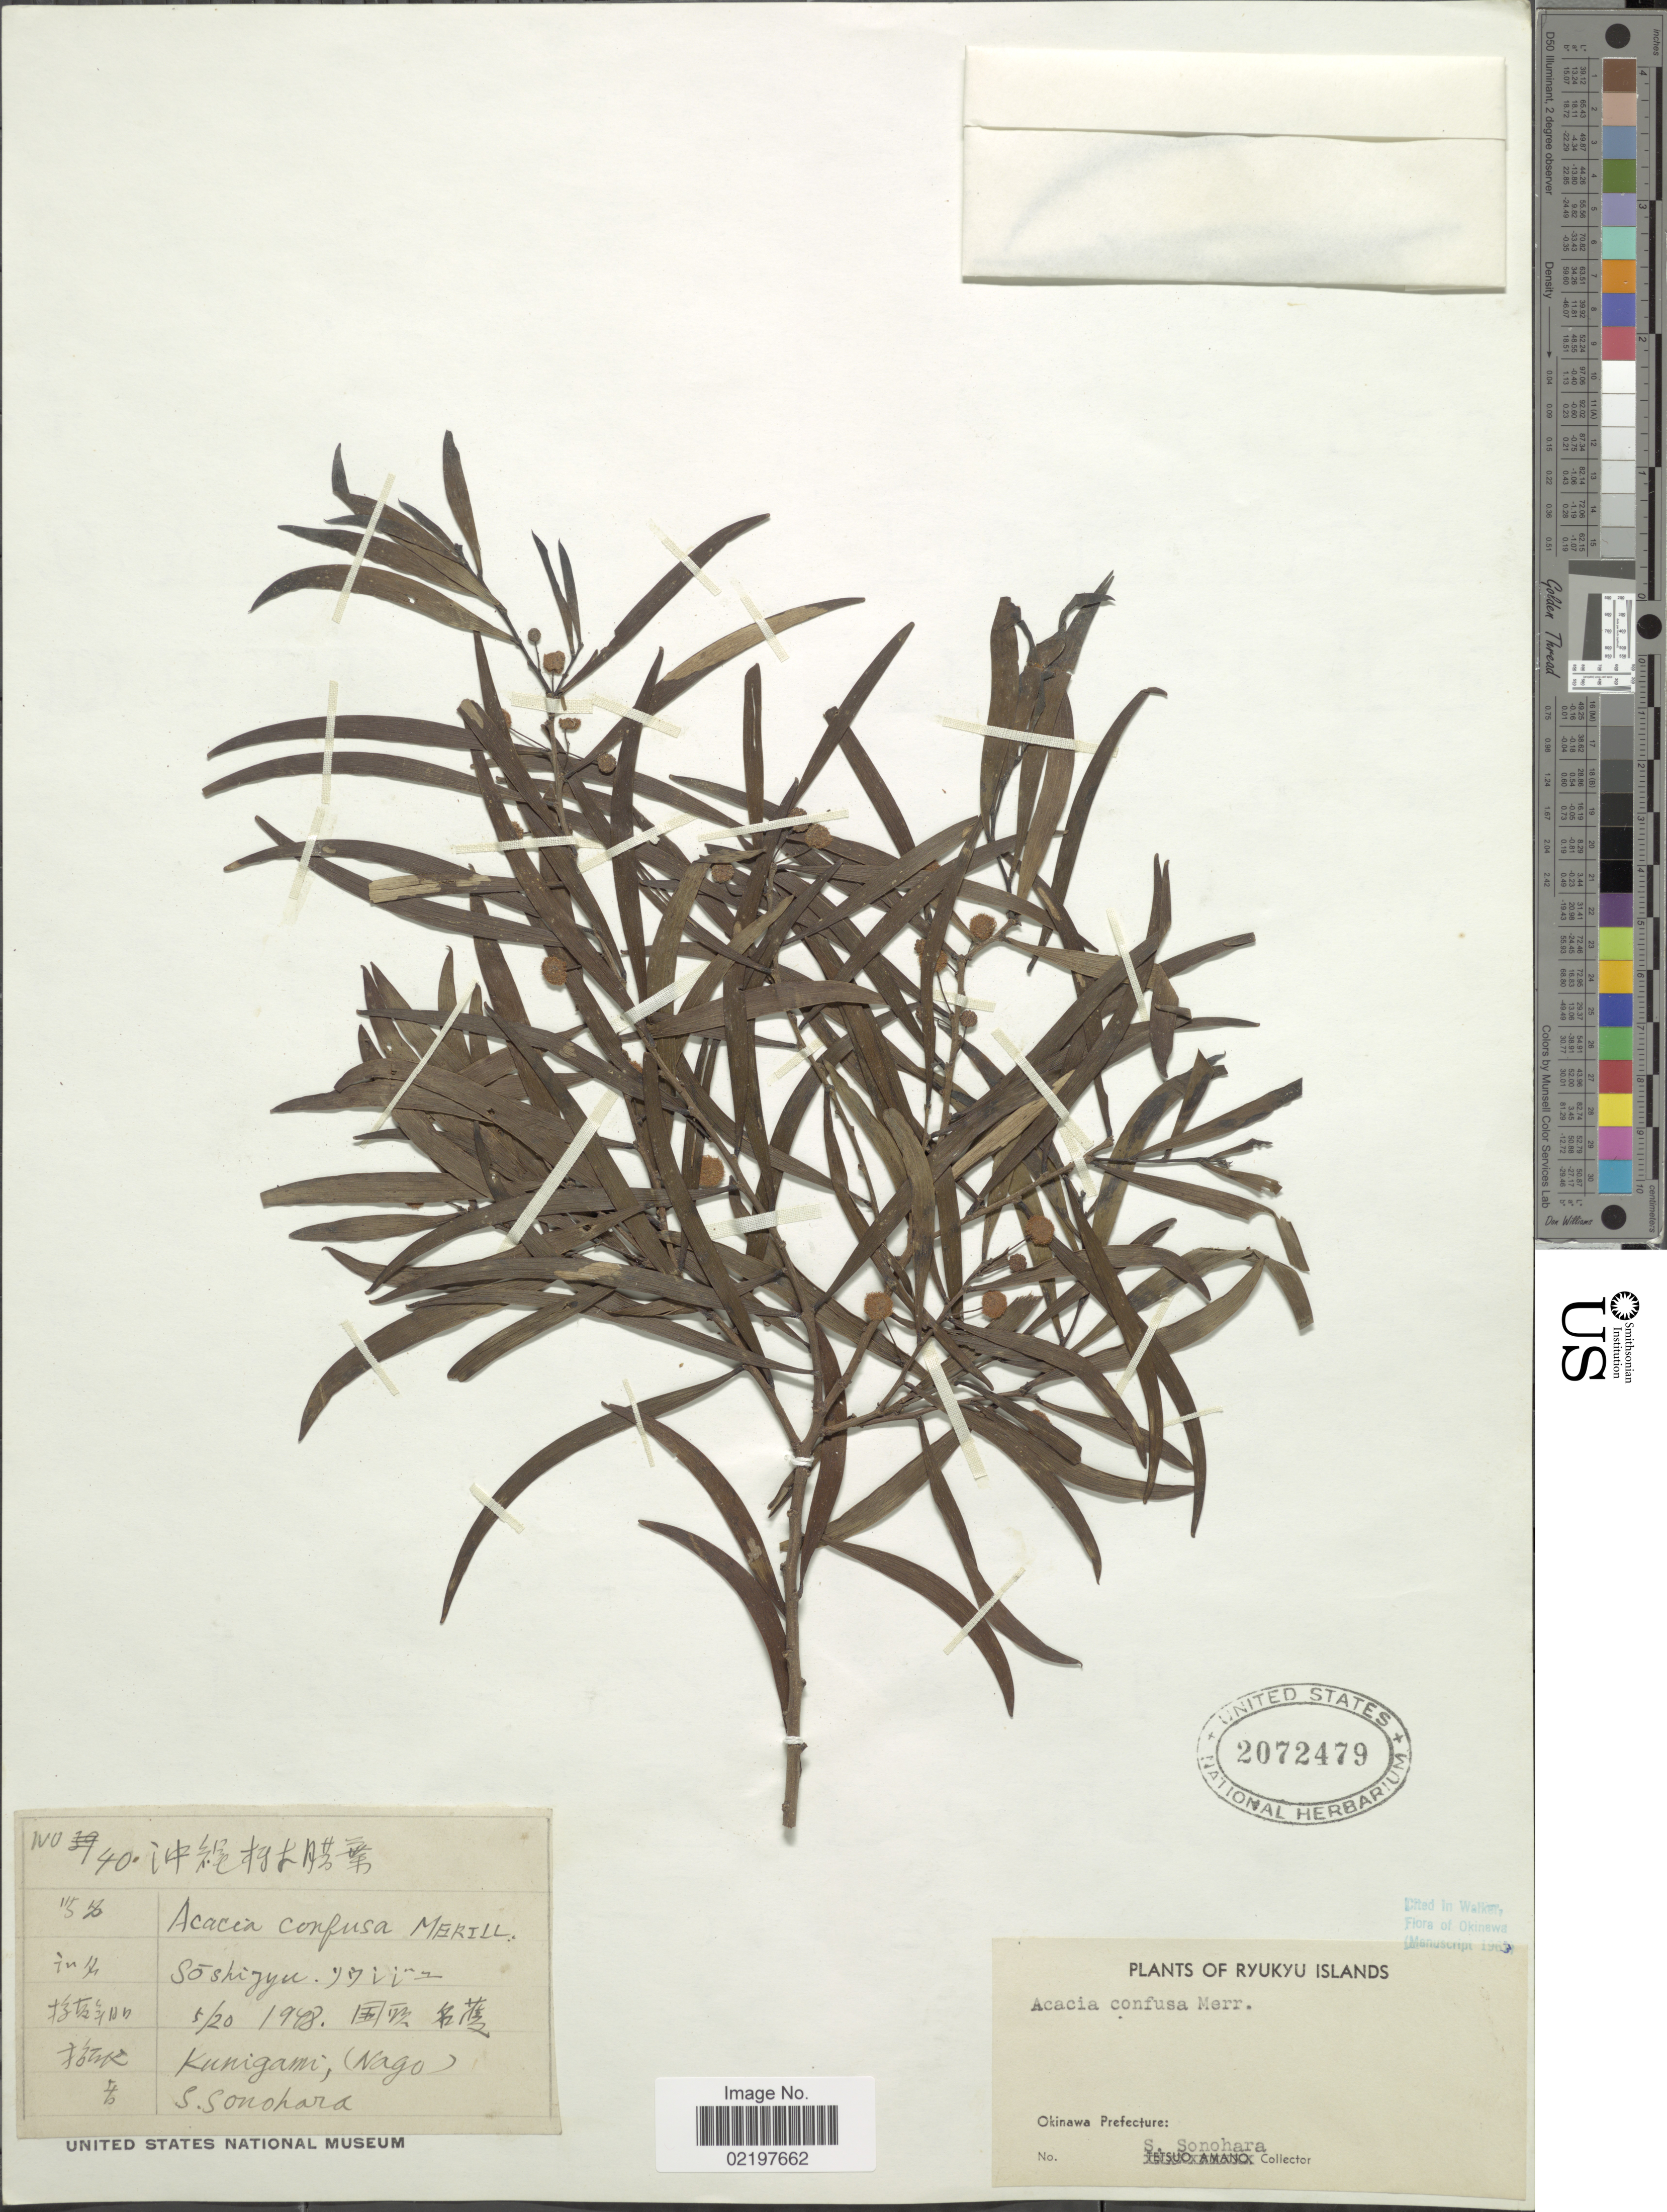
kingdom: Plantae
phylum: Tracheophyta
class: Magnoliopsida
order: Fabales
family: Fabaceae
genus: Acacia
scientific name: Acacia confusa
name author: Merr.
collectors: S. Sonohara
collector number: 40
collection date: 1948-05-20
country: Japan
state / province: Okinawa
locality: Kunigama, (Nago), Okinawa Prefecture, Ryukyu Islands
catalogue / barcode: US 2072479